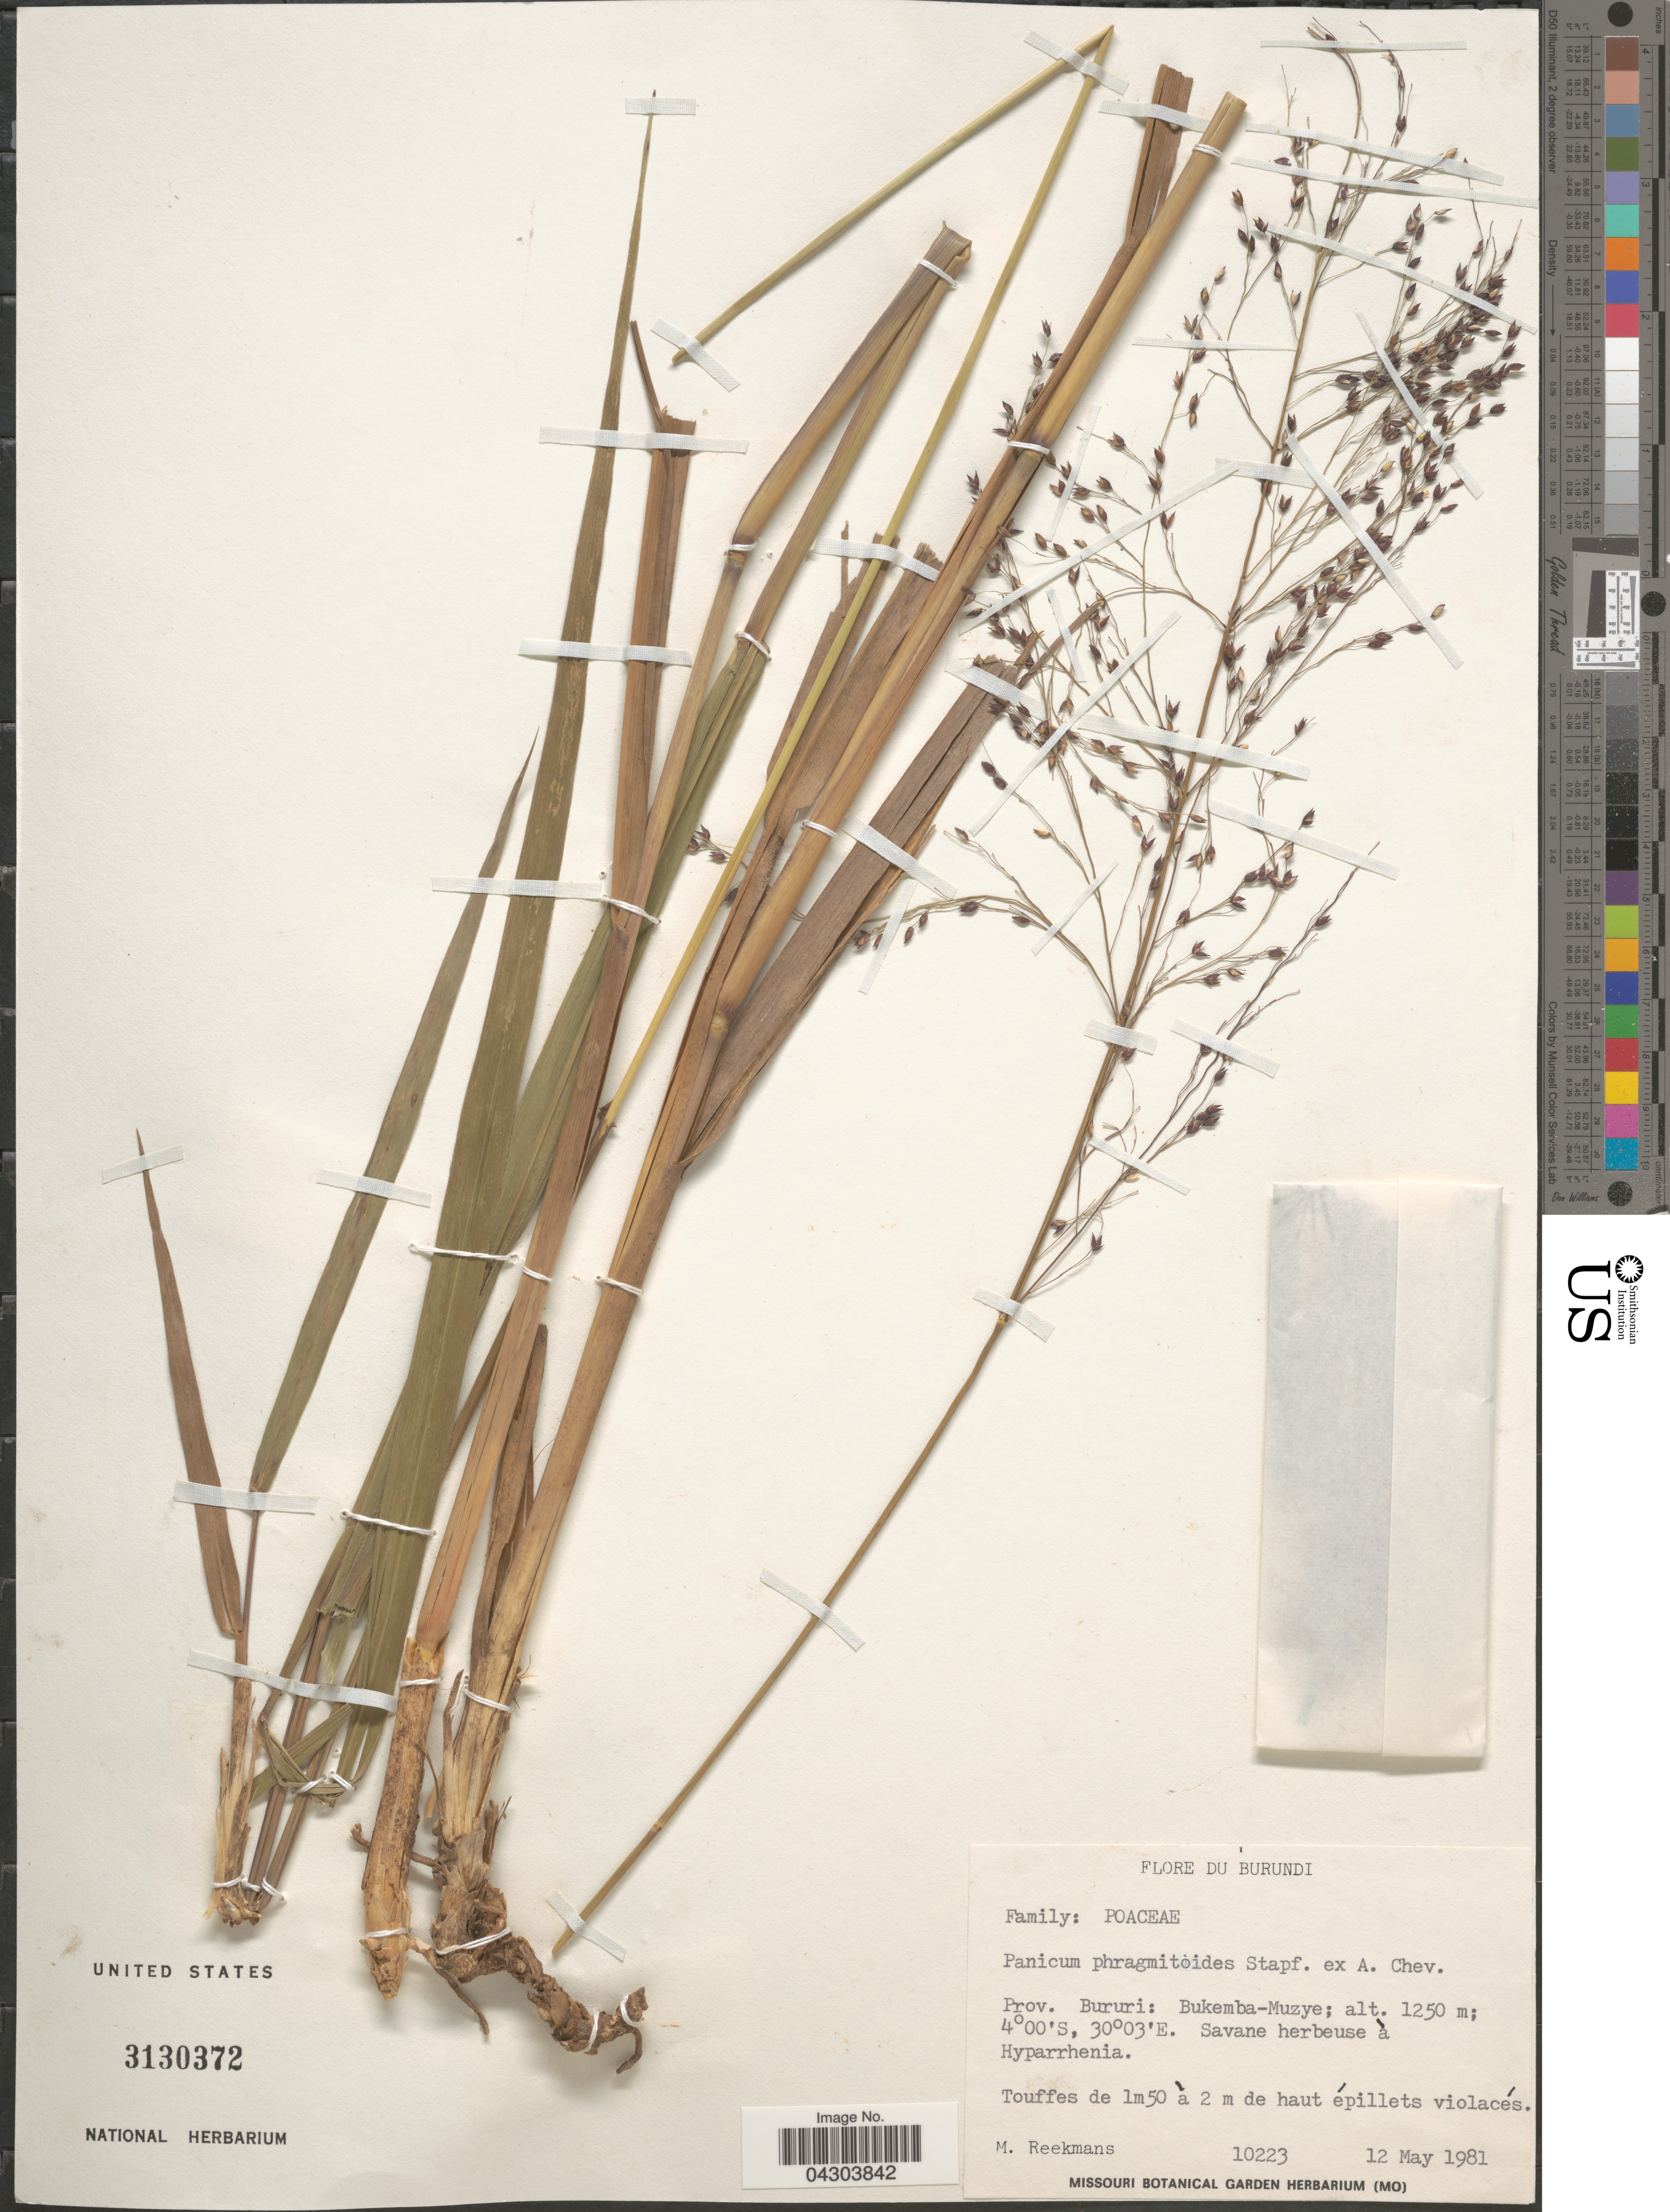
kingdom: Plantae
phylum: Tracheophyta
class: Liliopsida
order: Poales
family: Poaceae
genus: Panicum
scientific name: Panicum phragmitoides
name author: Stapf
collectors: M. Reekmans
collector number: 10223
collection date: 1981-05-12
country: Burundi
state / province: Bururi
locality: Bukemba-Muzye.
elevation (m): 1250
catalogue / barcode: US 3130372